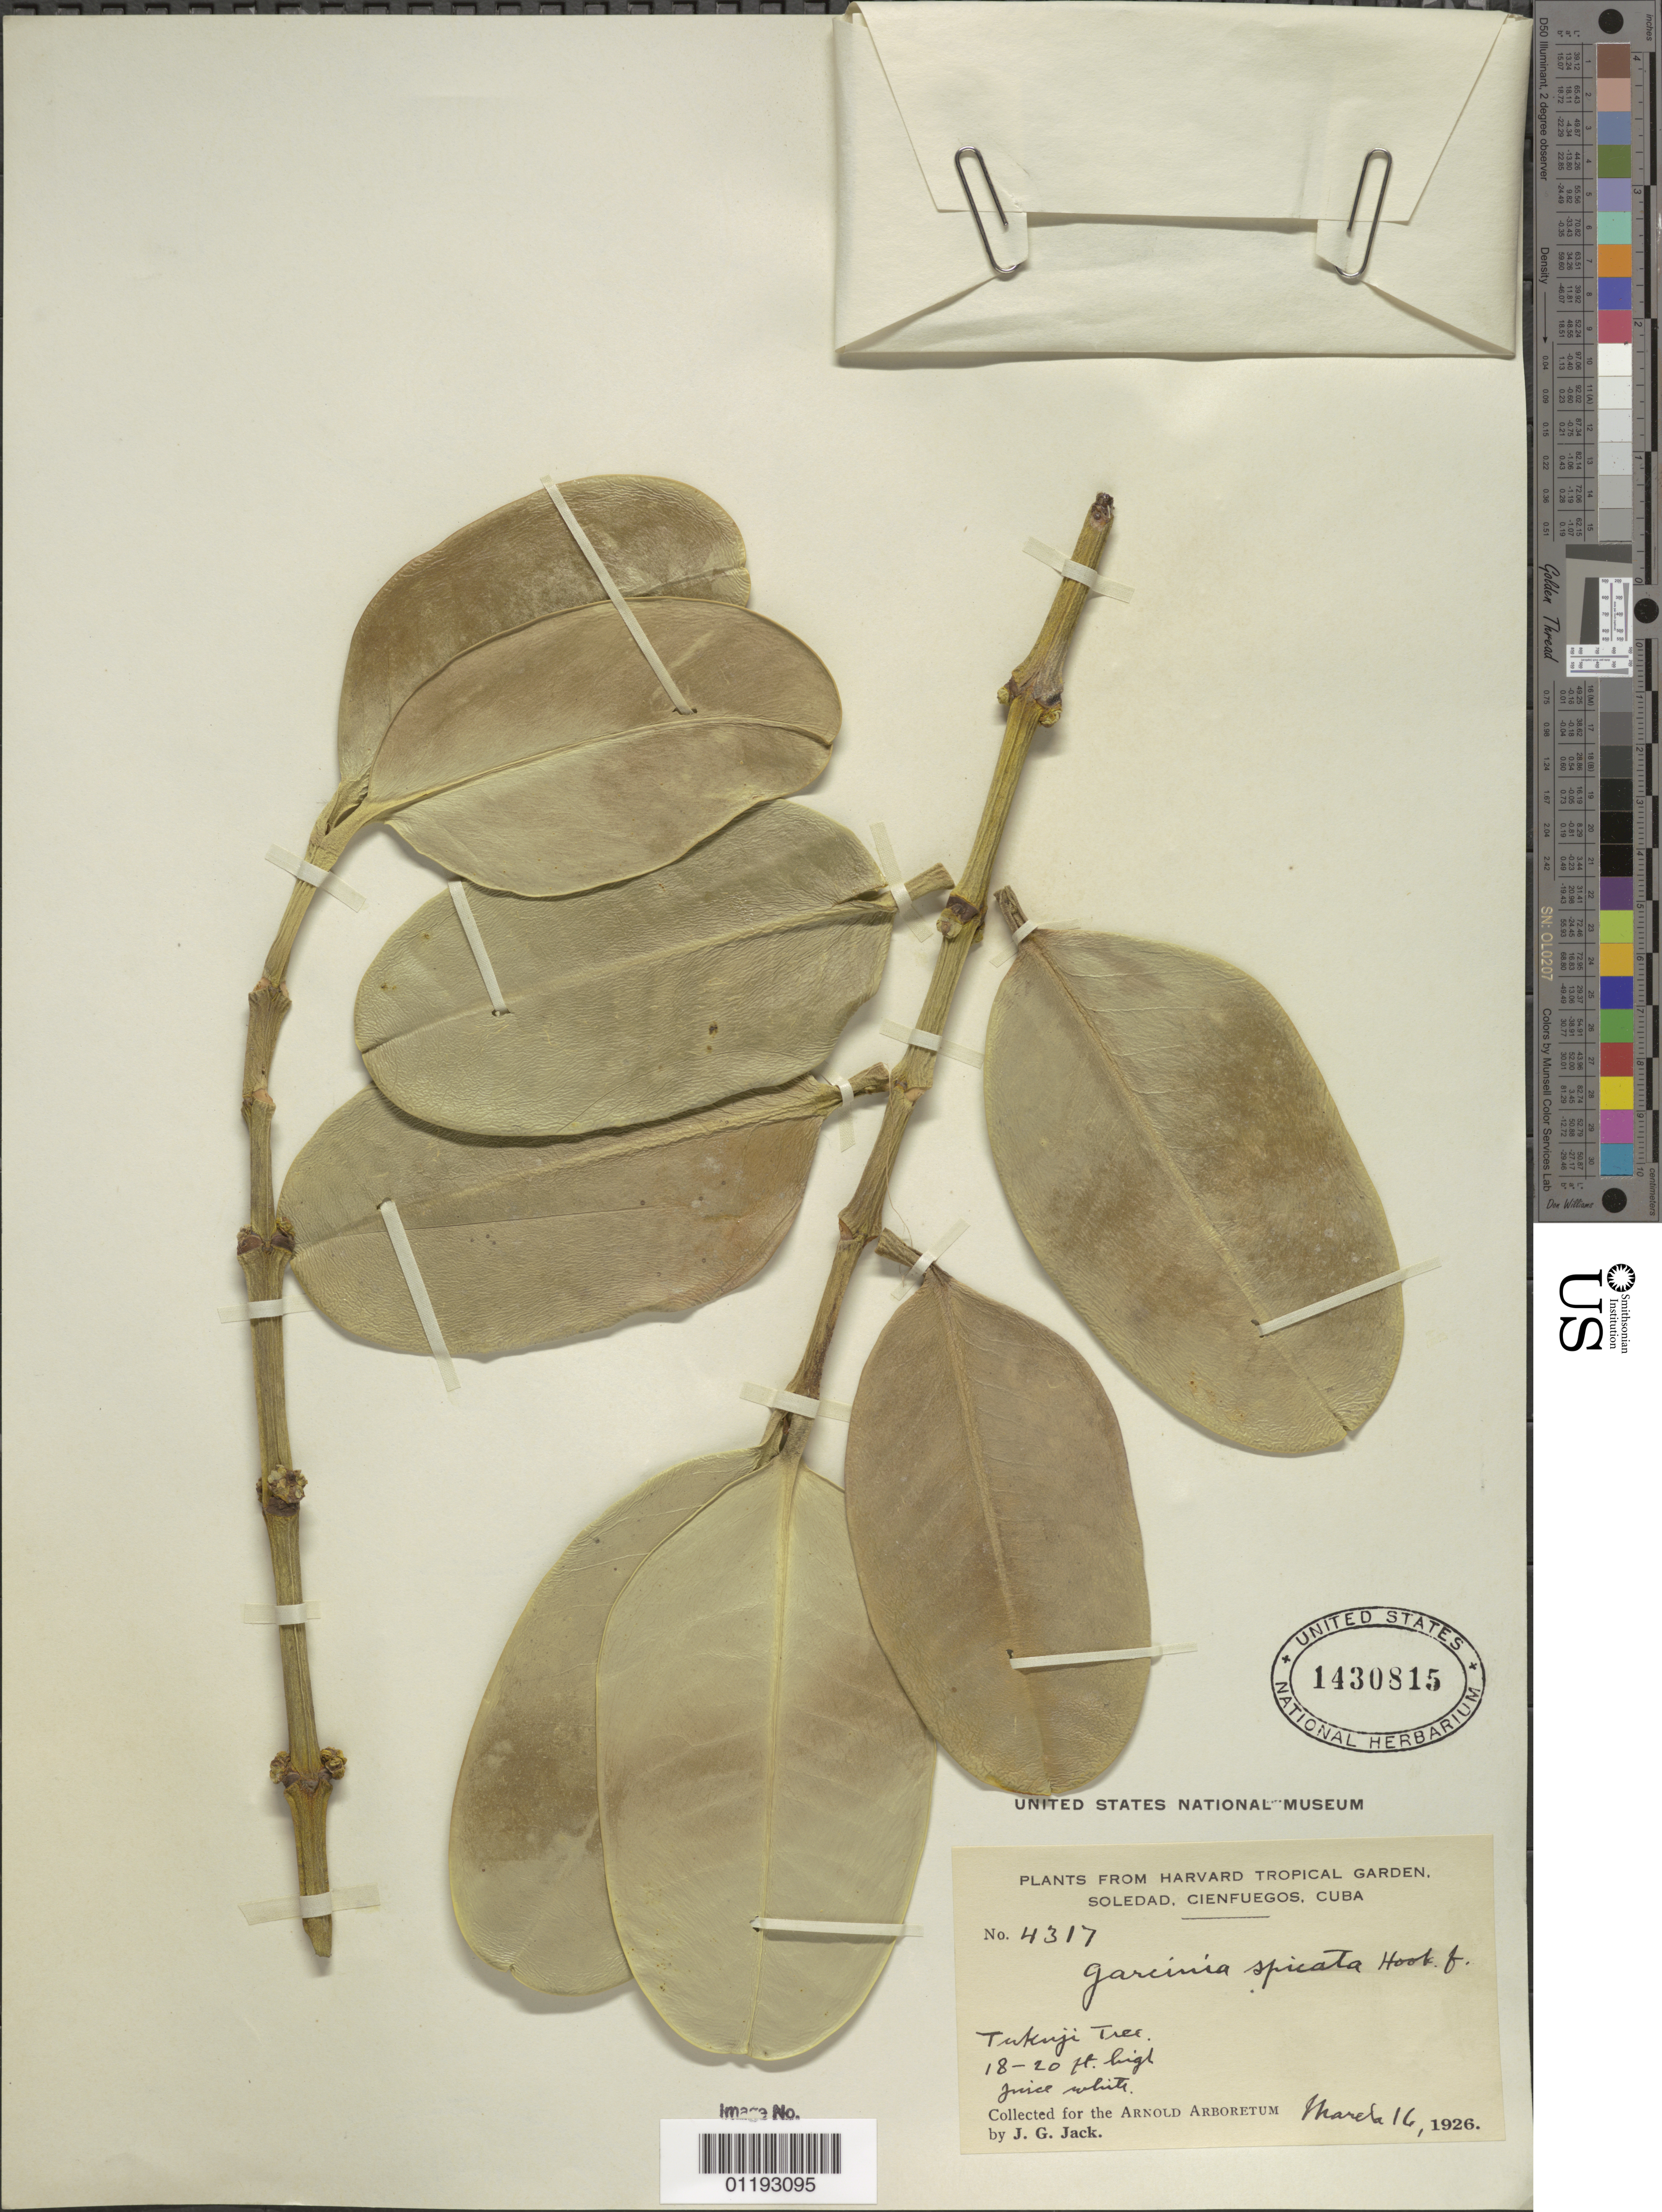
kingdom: Plantae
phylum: Tracheophyta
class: Magnoliopsida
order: Malpighiales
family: Clusiaceae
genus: Garcinia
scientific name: Garcinia spicata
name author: Hook. f.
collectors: J. G. Jack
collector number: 4317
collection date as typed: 16 Mar 1926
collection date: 1926-03-16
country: Cuba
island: Greater Antilles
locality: Soledad, Cienfuegos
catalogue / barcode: US 1430815